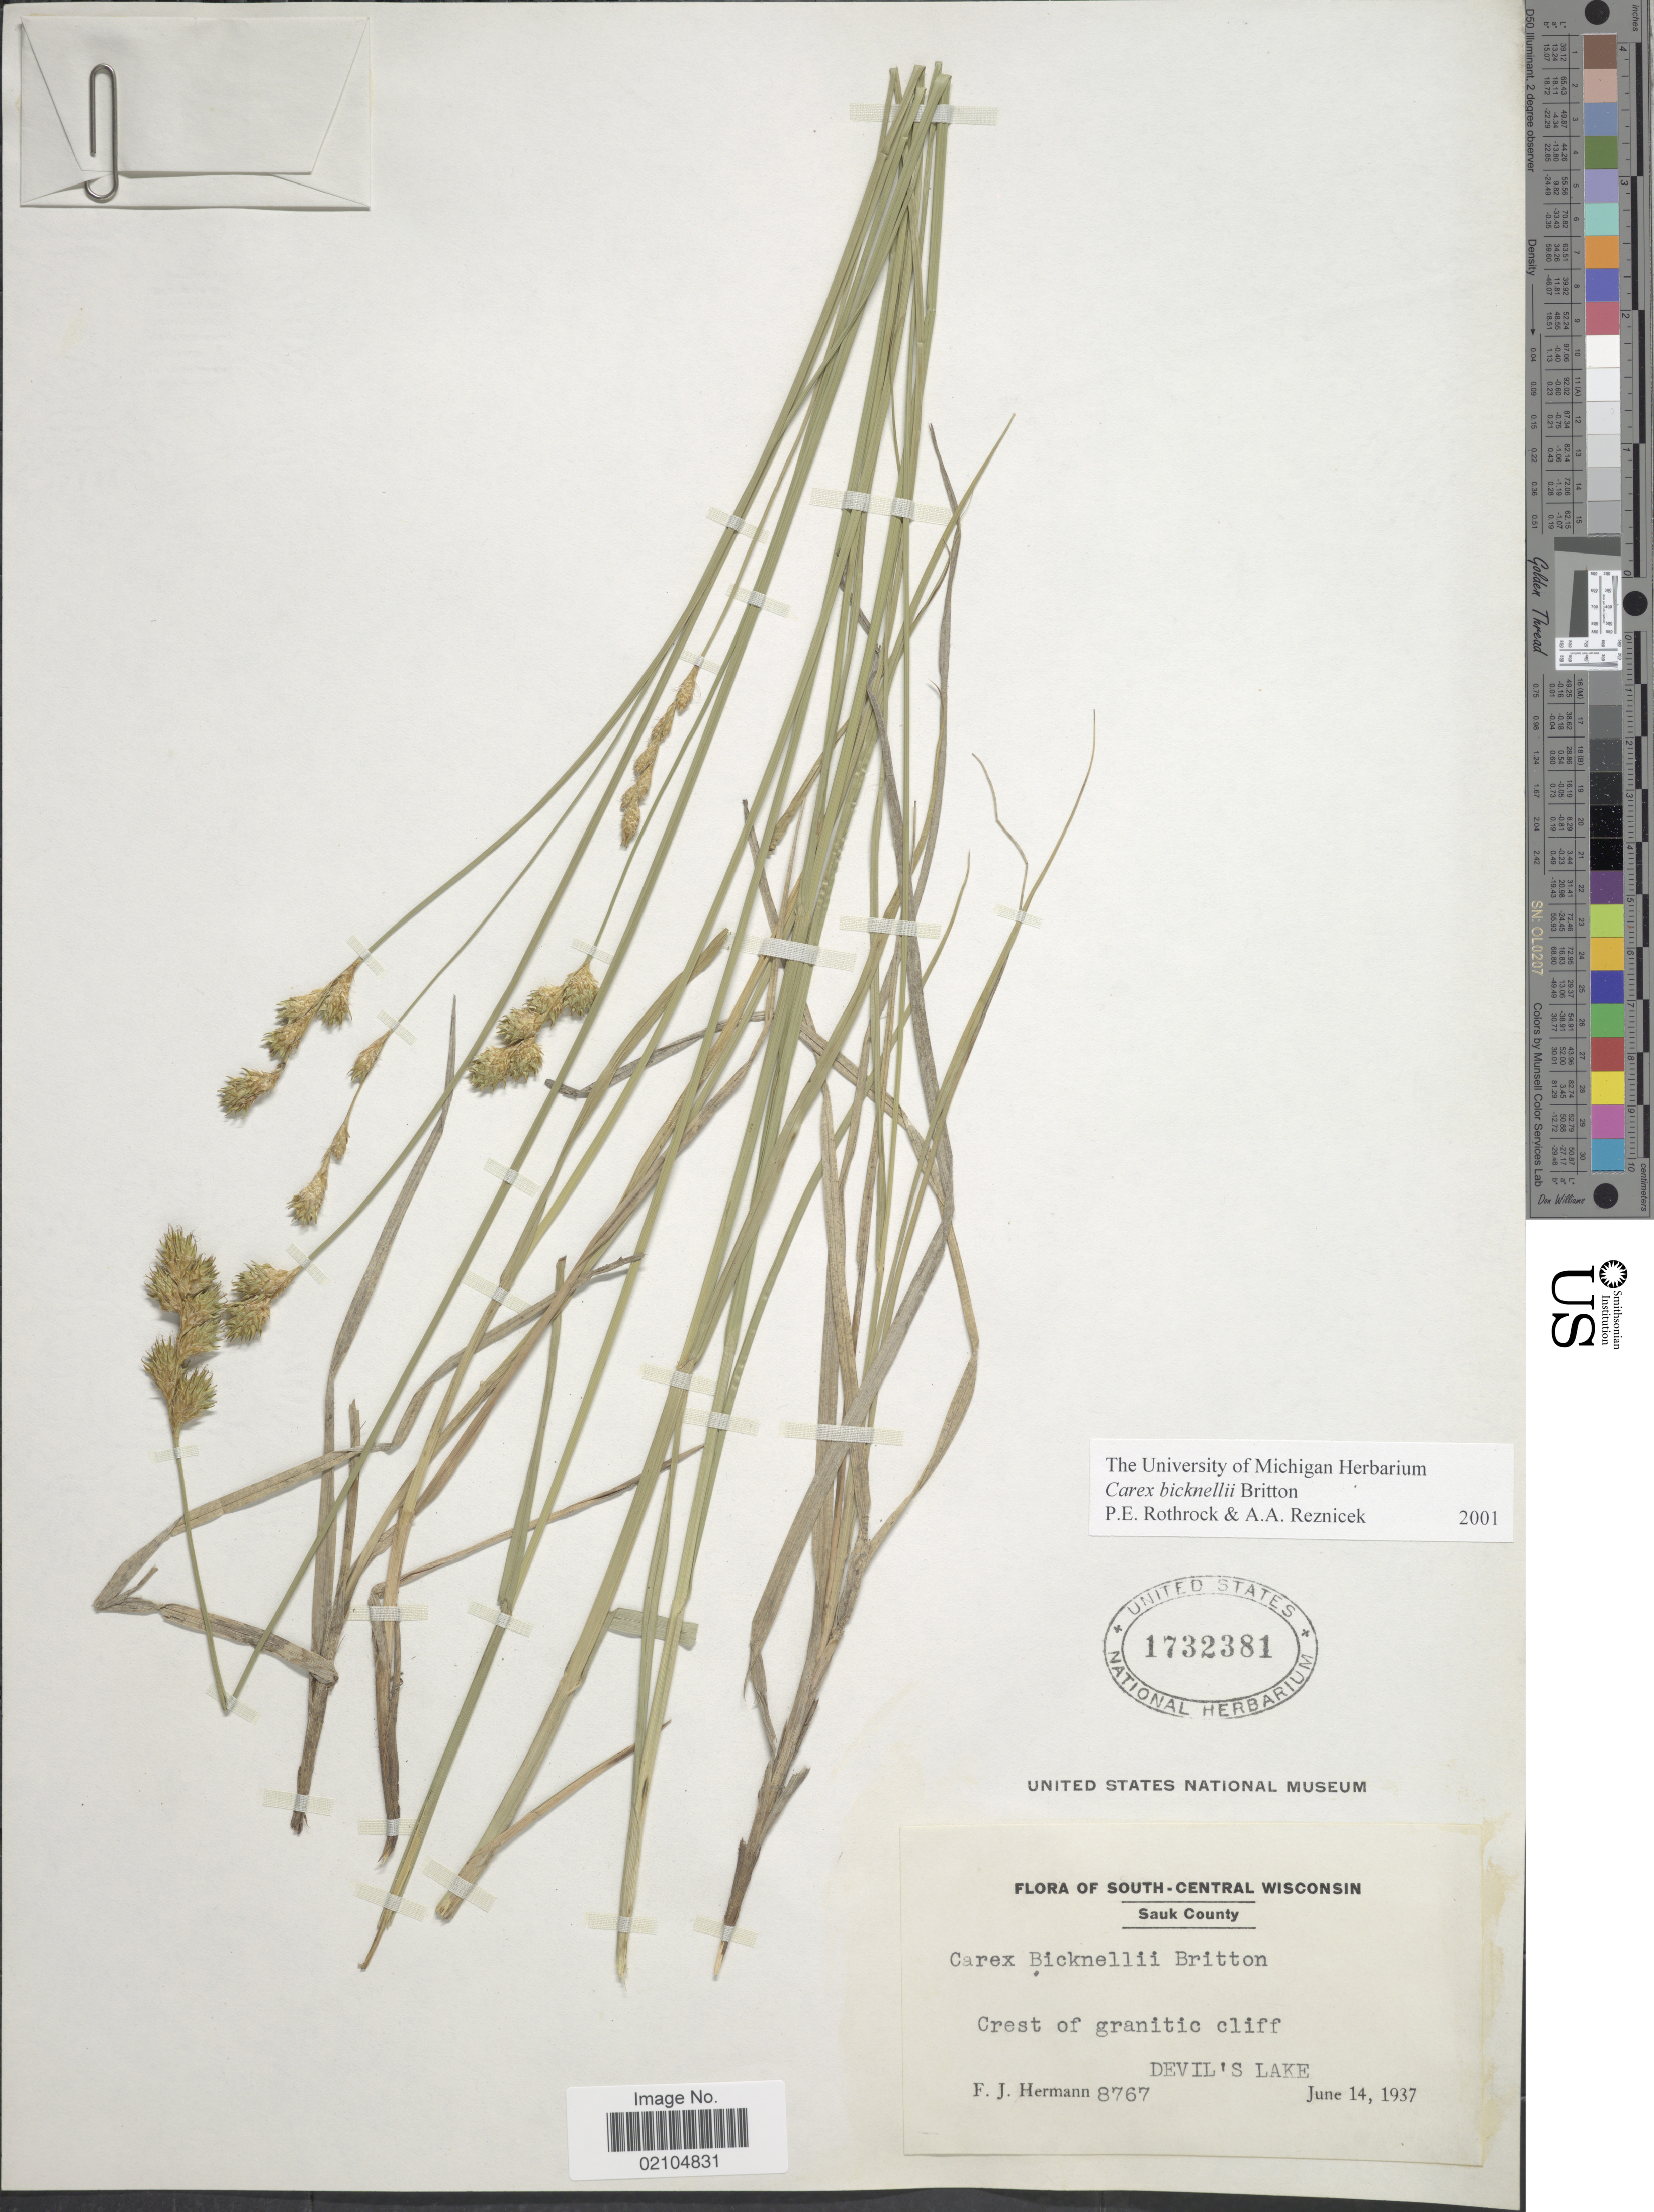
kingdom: Plantae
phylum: Tracheophyta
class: Liliopsida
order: Poales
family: Cyperaceae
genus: Carex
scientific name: Carex bicknellii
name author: Britton & A. Br.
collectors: F. J. Hermann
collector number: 8767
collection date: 1937-06-14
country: United States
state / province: Wisconsin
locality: South-Central Wisconsin, Sauk County, crest of granitic cliff, Devil's Lake.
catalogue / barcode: US 1732381